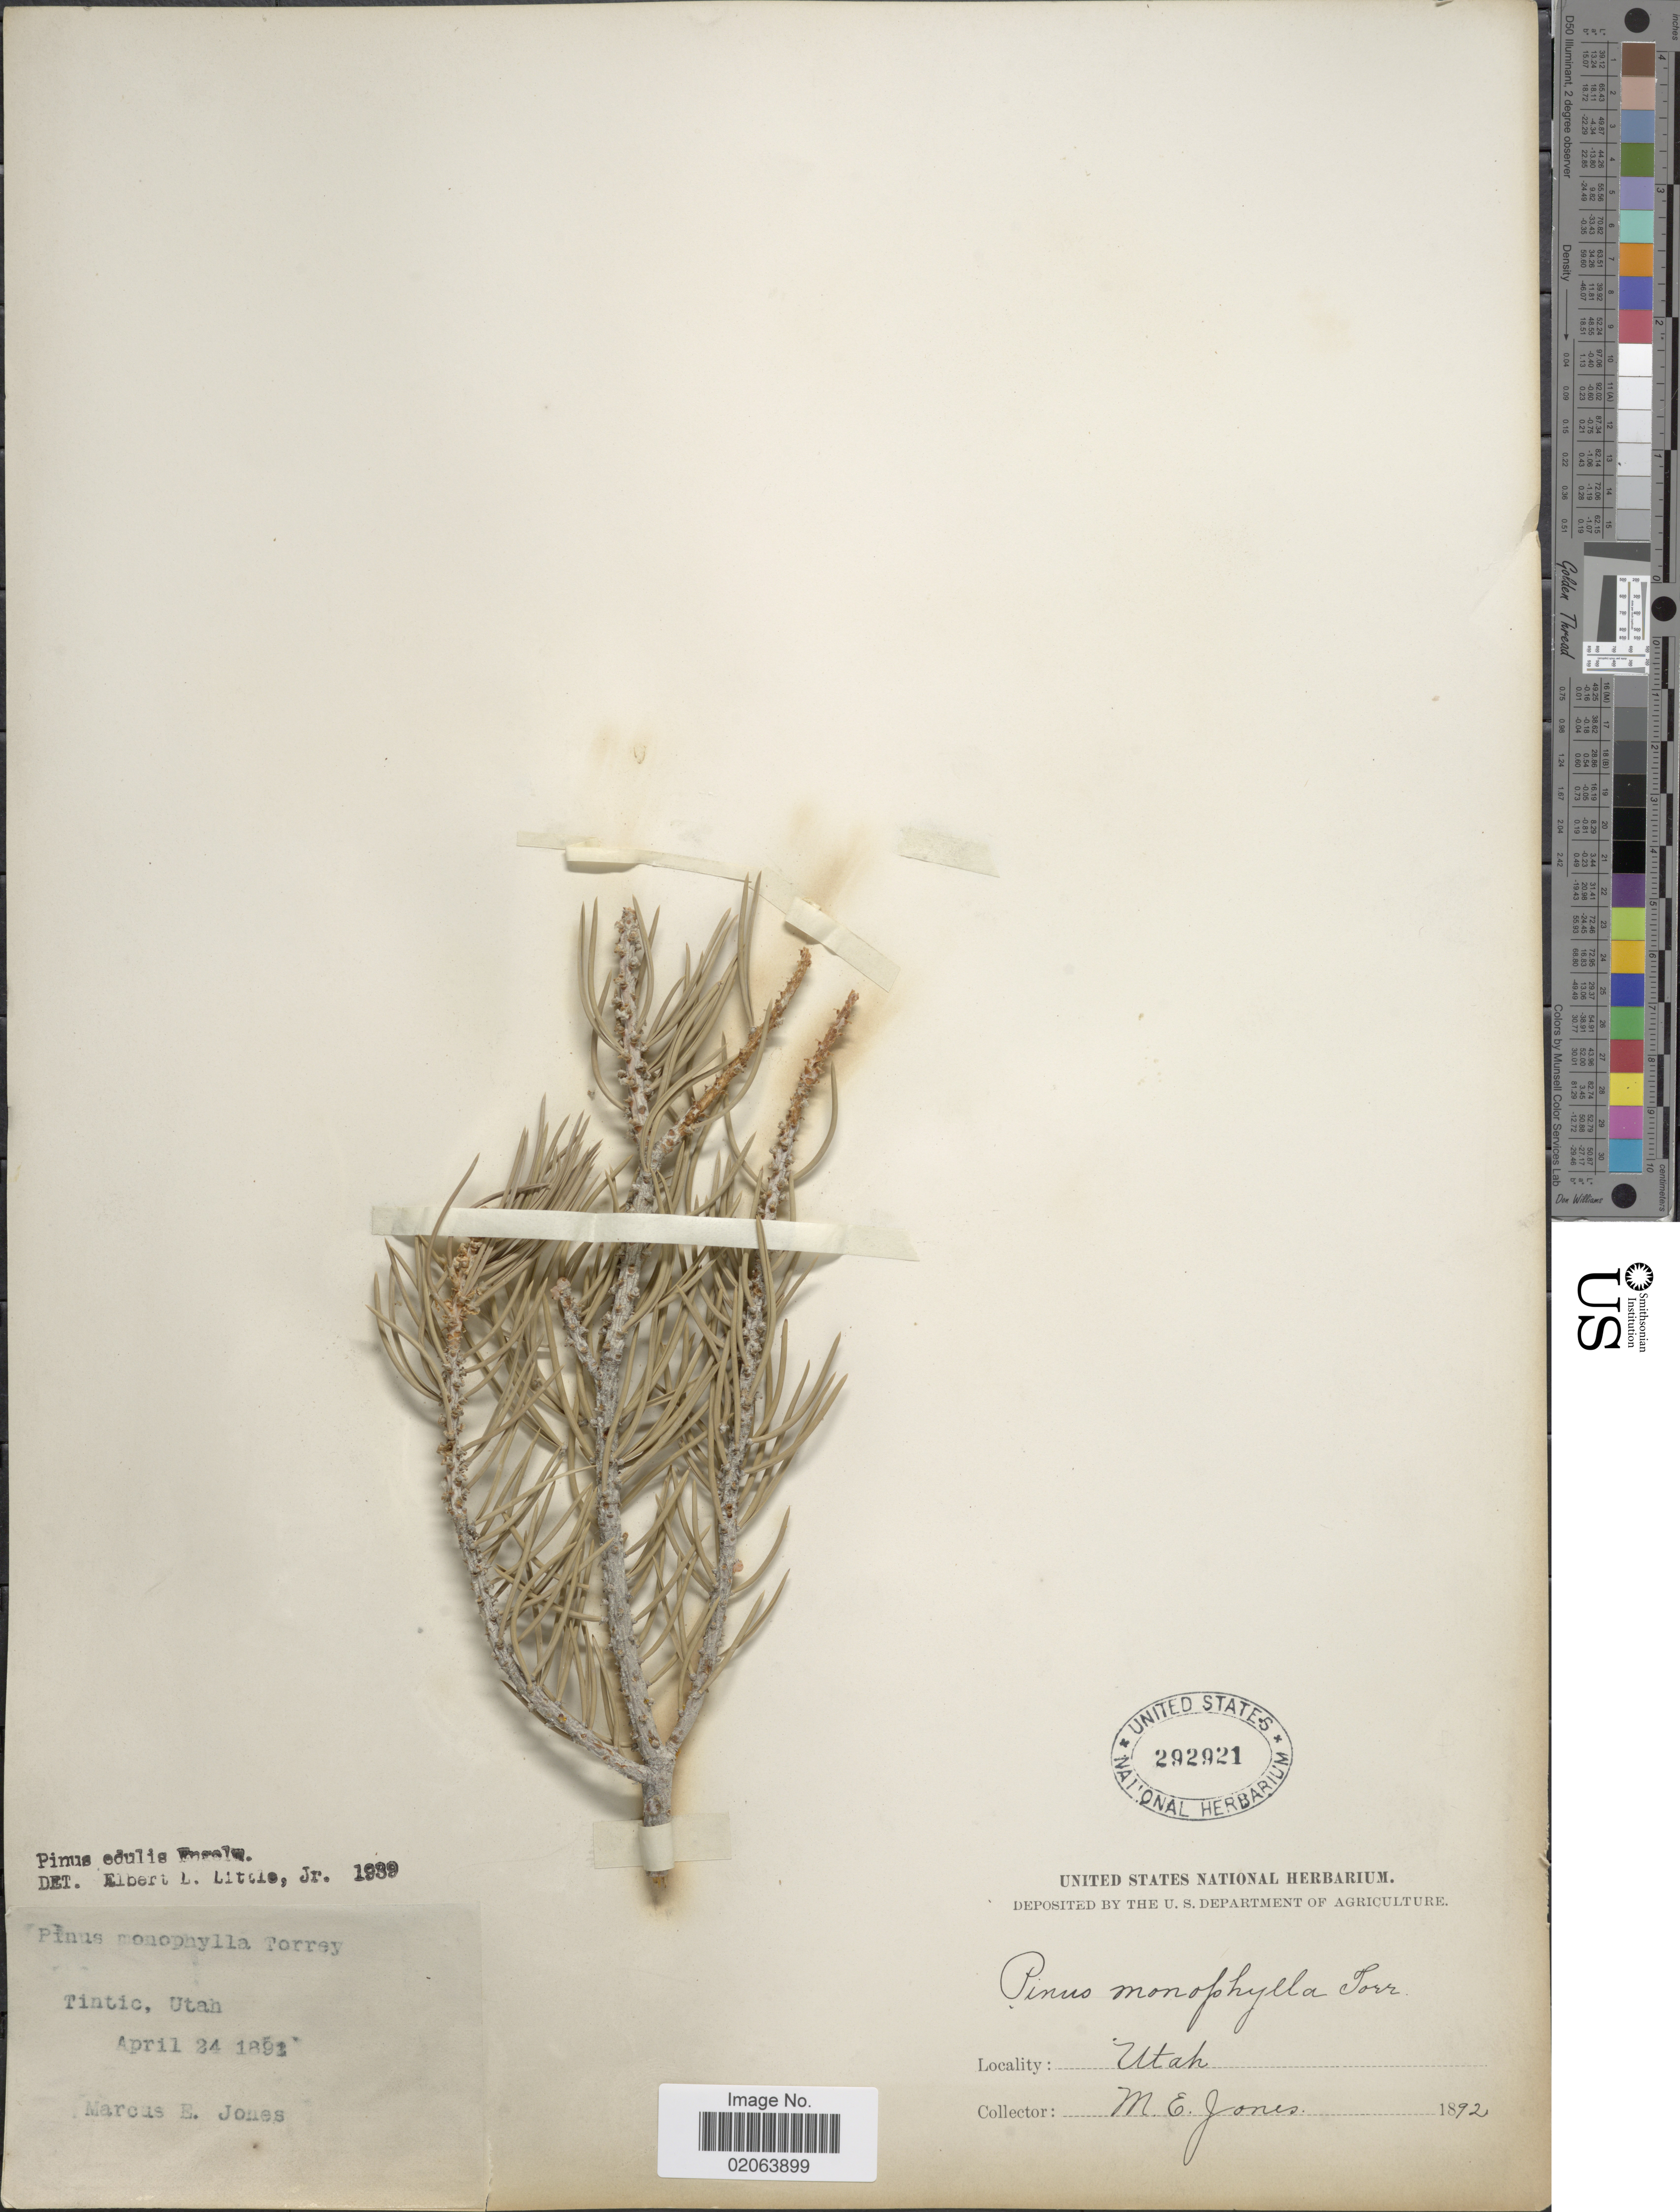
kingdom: Plantae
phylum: Tracheophyta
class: Pinopsida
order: Pinales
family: Pinaceae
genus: Pinus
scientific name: Pinus edulis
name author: Engelm.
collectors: M. E. Jones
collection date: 1892-04-24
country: United States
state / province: Utah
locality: Tintic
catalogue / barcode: US 292921